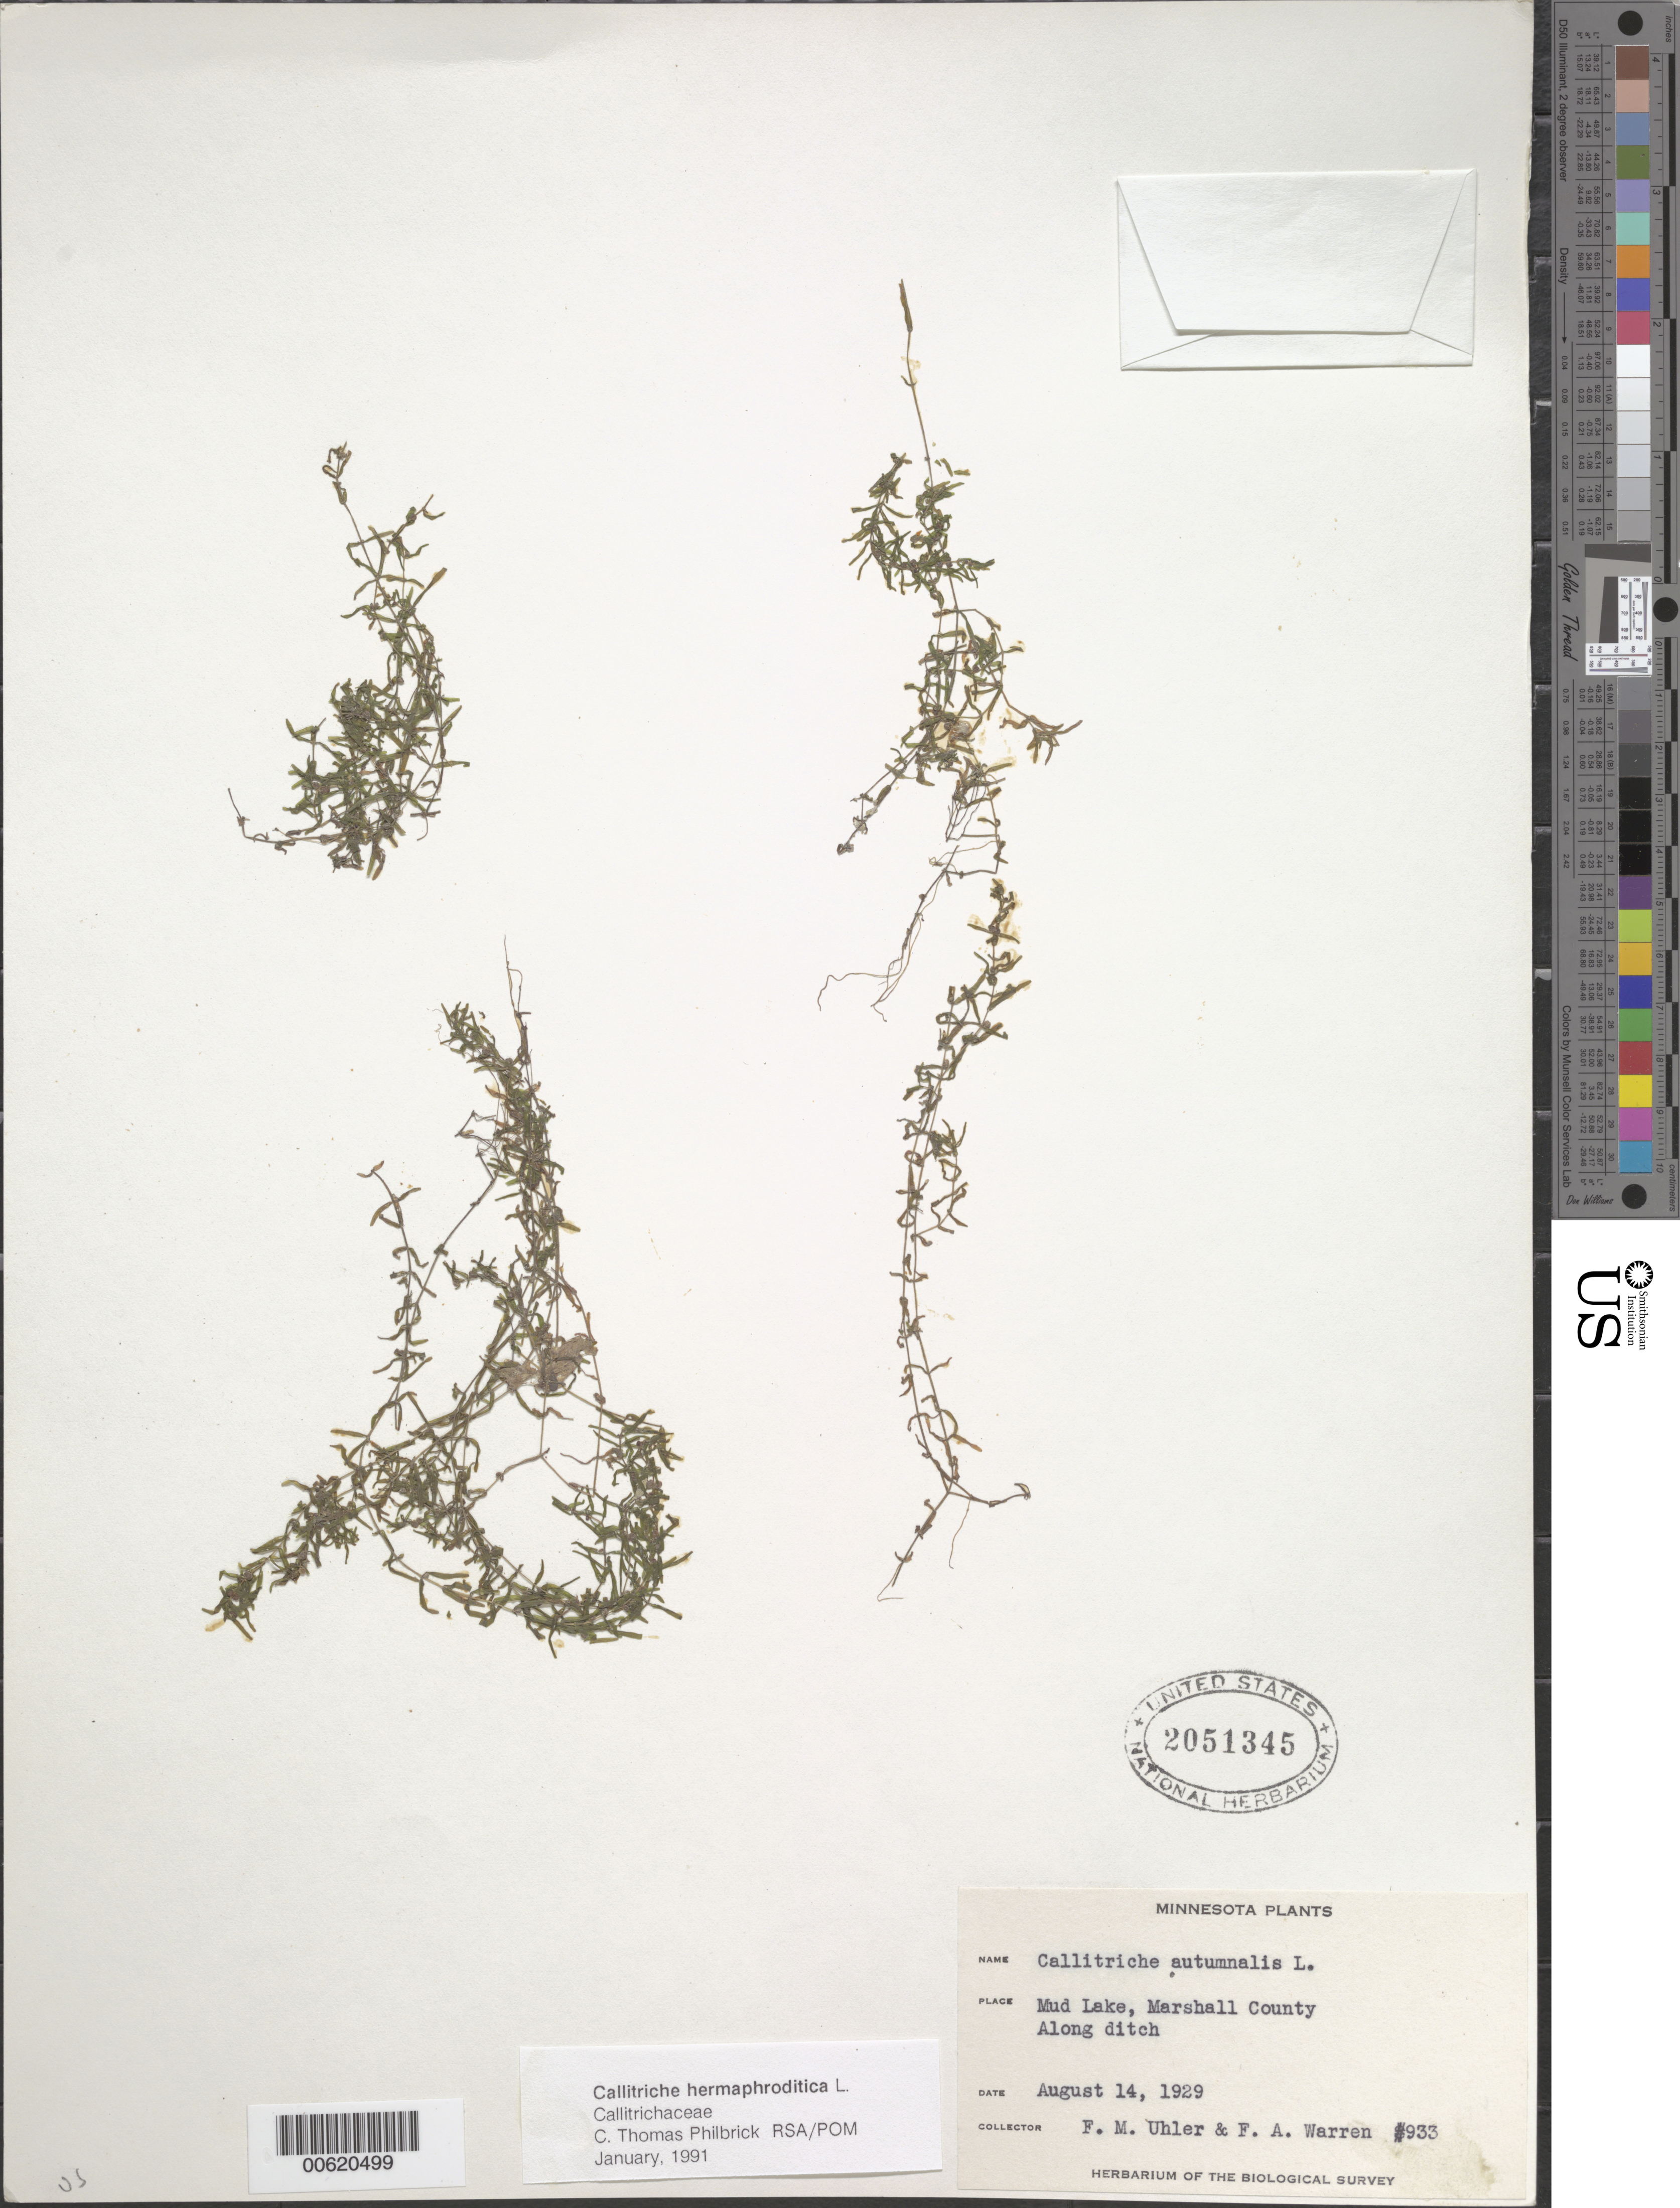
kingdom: Plantae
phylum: Tracheophyta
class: Magnoliopsida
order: Lamiales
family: Plantaginaceae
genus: Callitriche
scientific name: Callitriche hermaphroditica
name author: L.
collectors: F. M. Uhler & F. Warren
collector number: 933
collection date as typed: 14 Aug 1929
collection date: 1929-08-14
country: United States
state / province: Minnesota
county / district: Marshall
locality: Mud Lake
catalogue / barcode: US 2051345